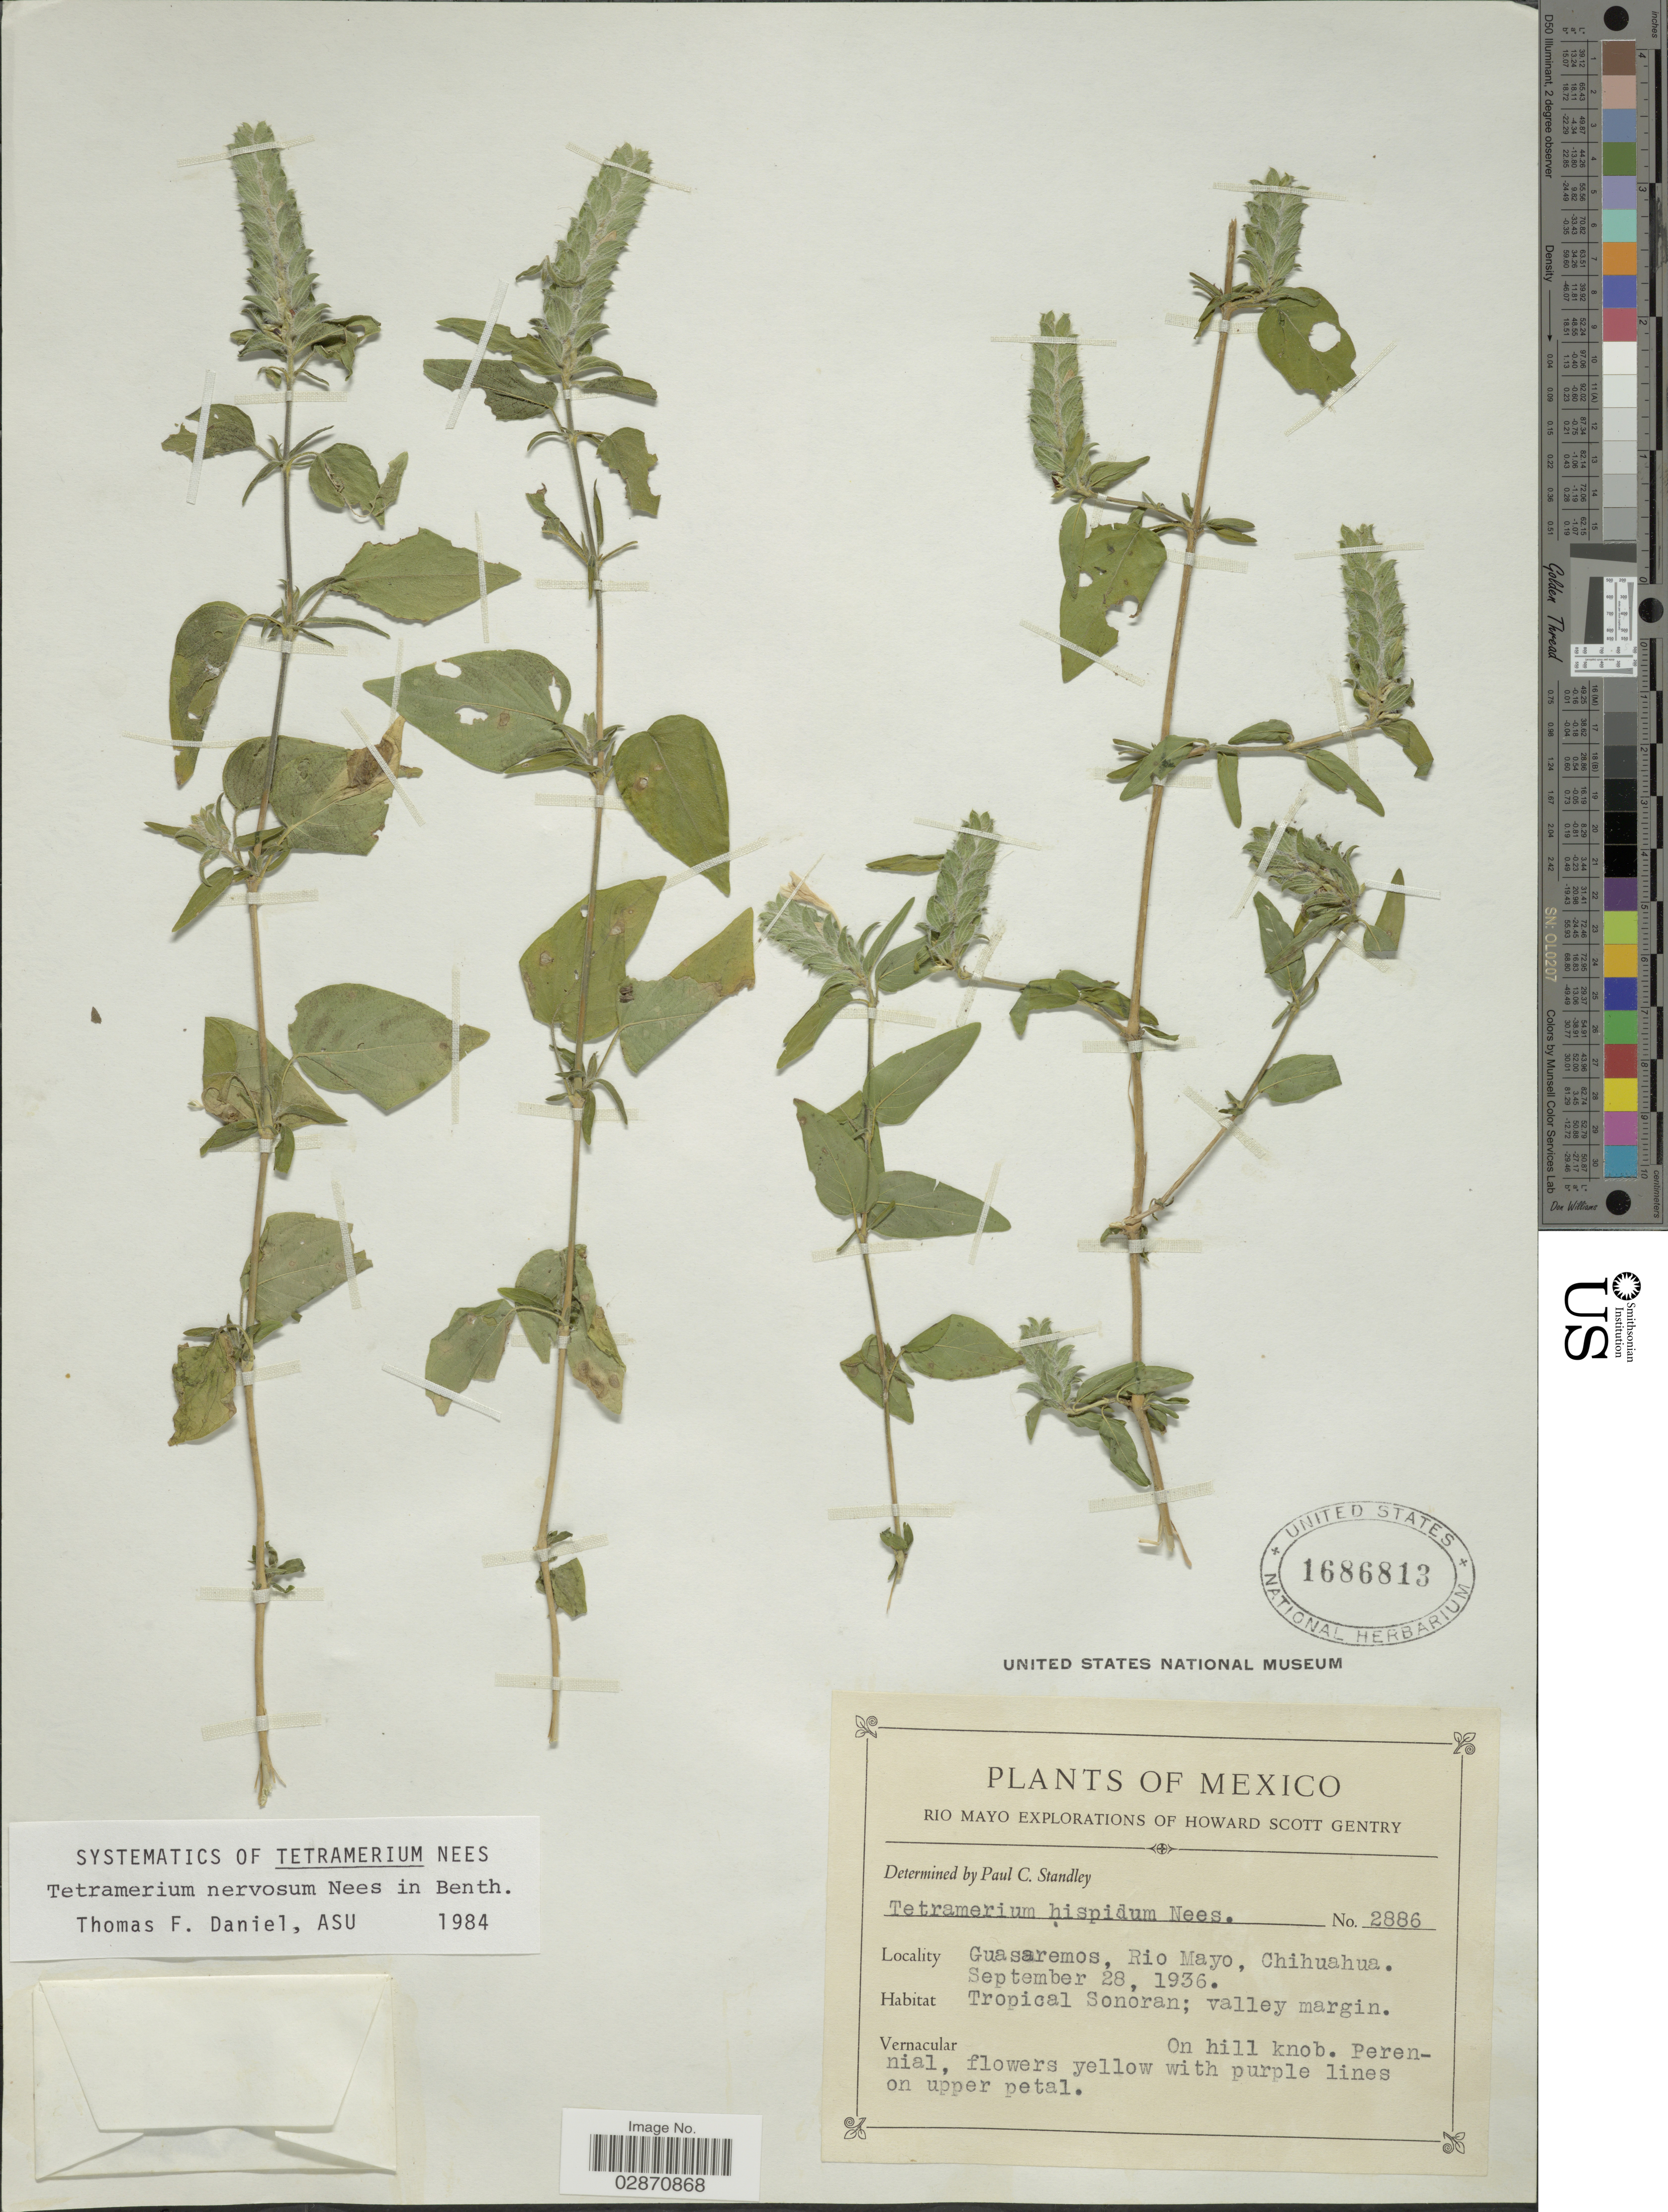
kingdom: Plantae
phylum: Tracheophyta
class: Magnoliopsida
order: Lamiales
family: Acanthaceae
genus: Tetramerium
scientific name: Tetramerium nervosum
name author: Nees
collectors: H. S. Gentry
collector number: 2886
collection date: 1936-09-28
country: Mexico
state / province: Chihuahua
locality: Guasaremos, Rio Mayo.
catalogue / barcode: US 1686813